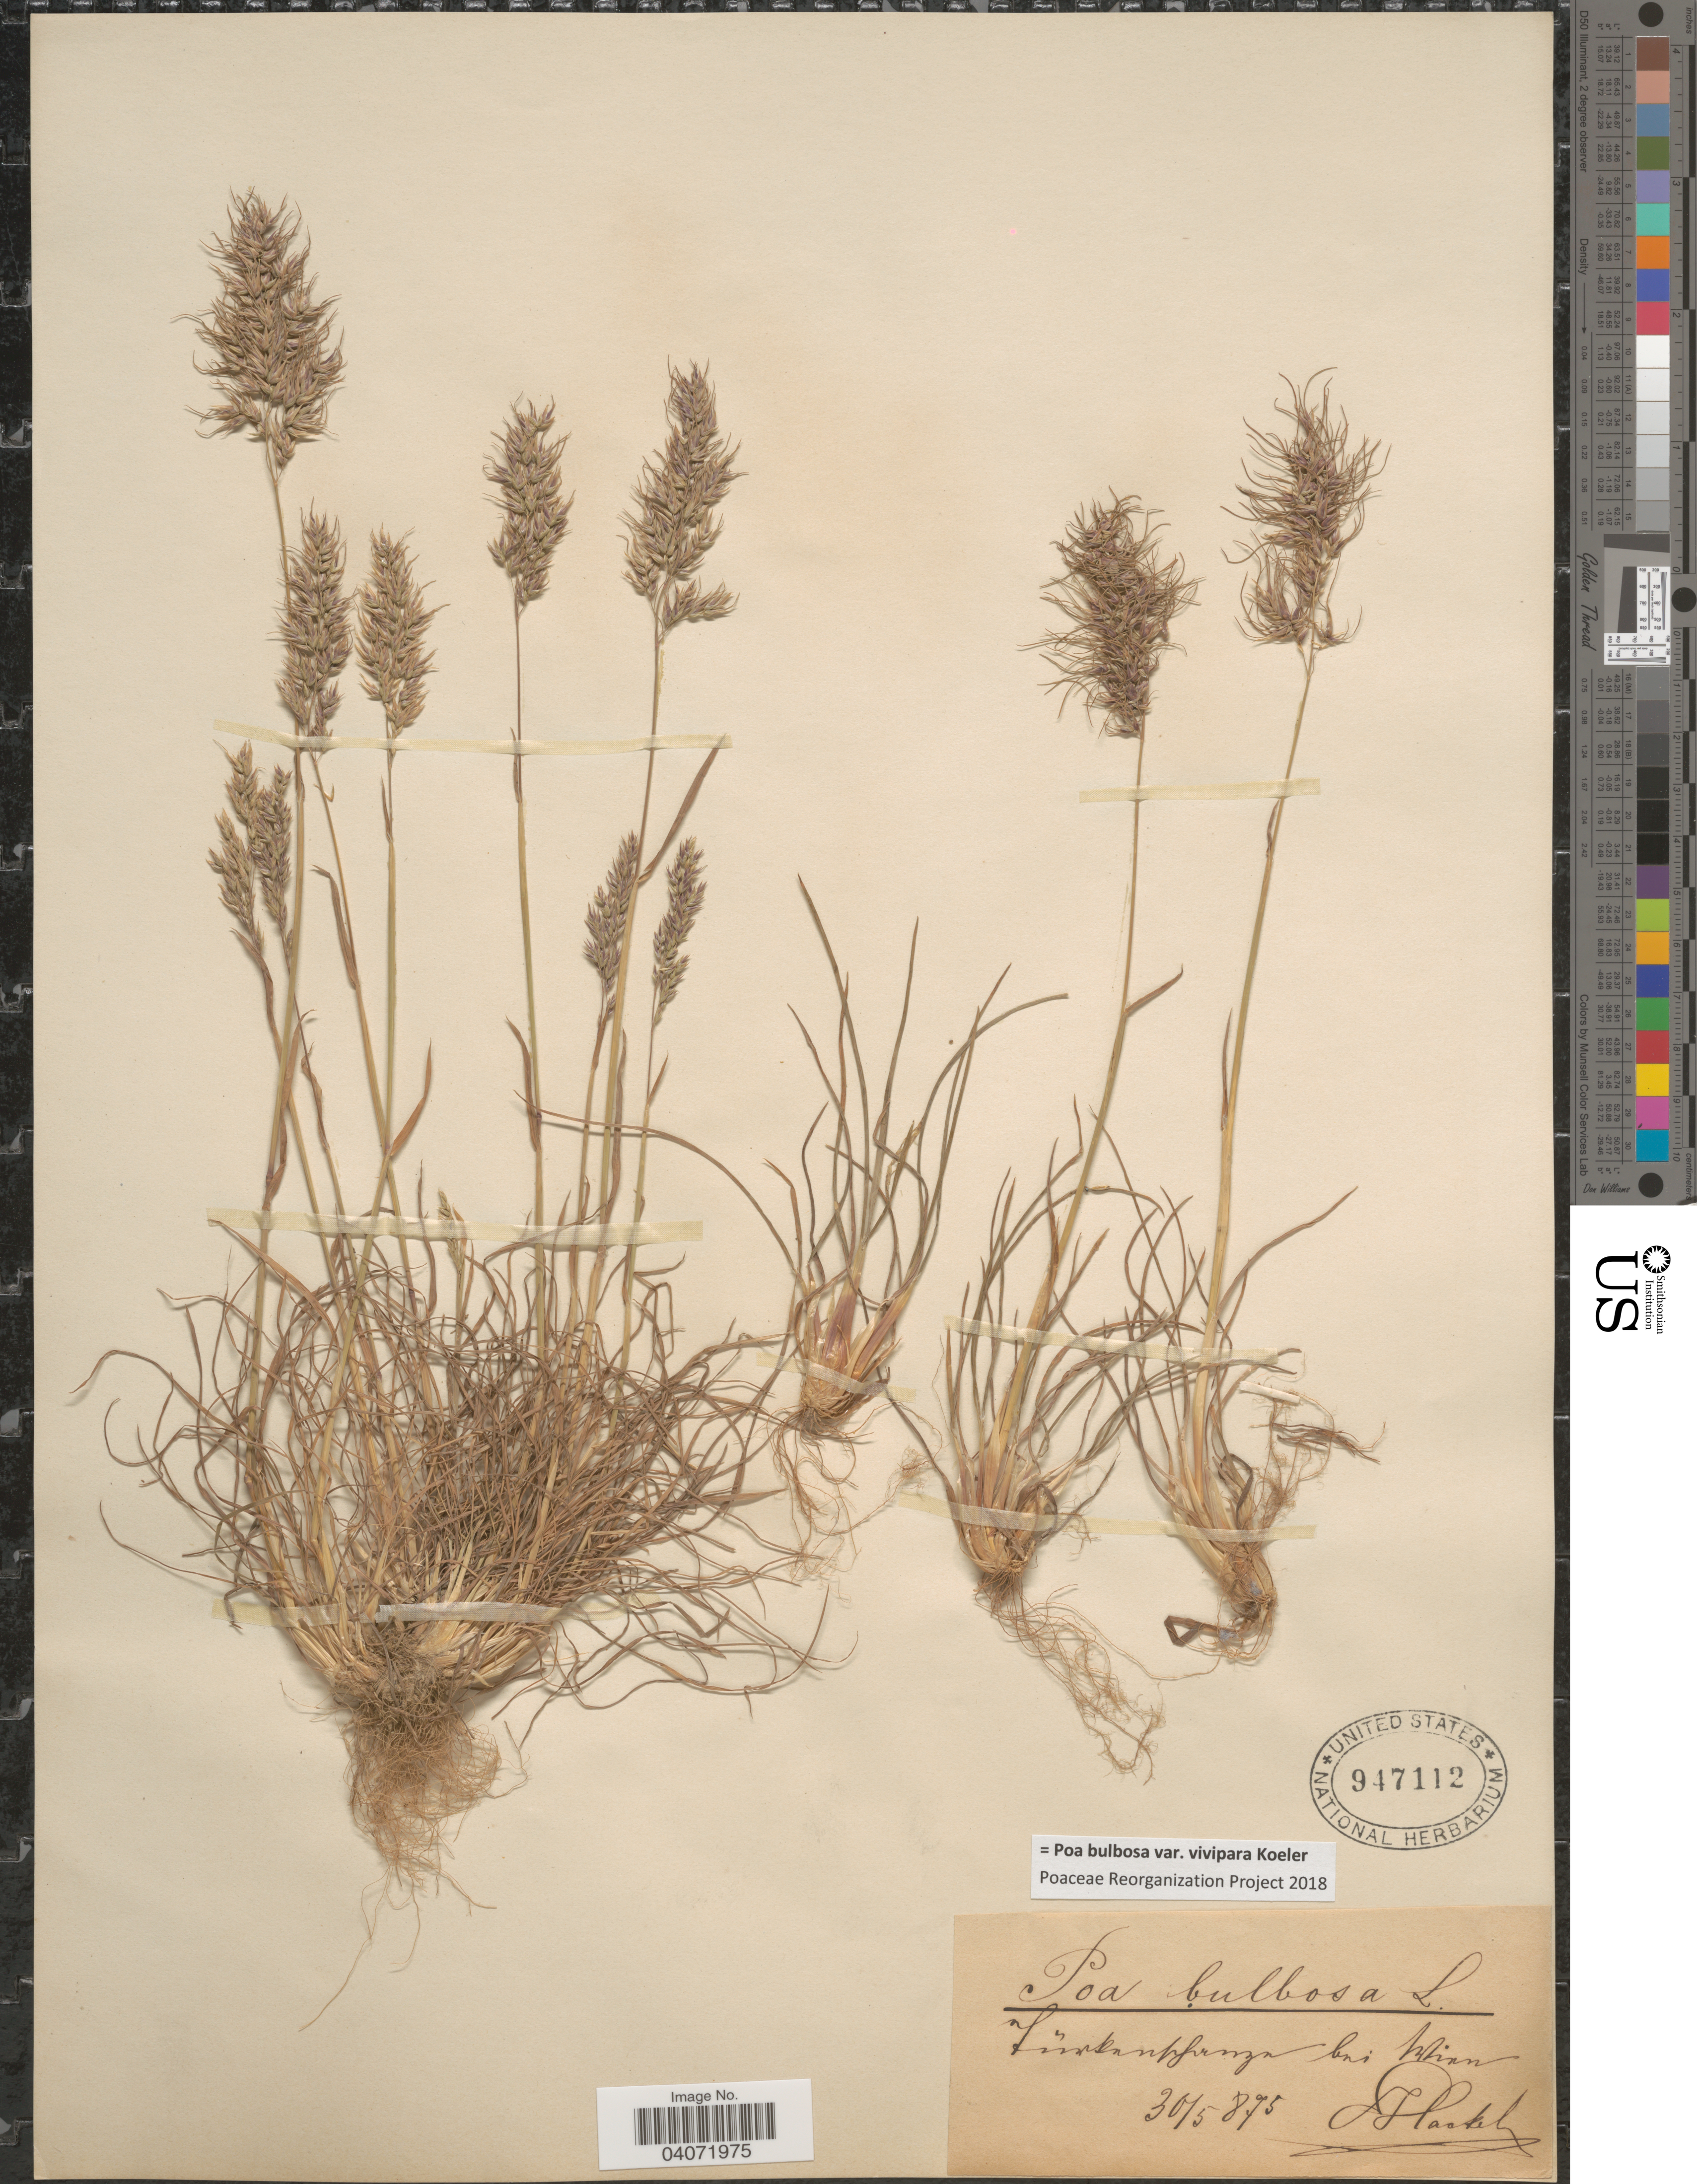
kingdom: Plantae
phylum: Tracheophyta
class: Liliopsida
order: Poales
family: Poaceae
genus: Poa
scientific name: Poa bulbosa subsp. bulbosa var. vivipara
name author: Koeler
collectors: E. Hackel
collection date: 1875-05-30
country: Austria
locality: Lünkenfranzen bei Klinn.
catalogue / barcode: US 947112